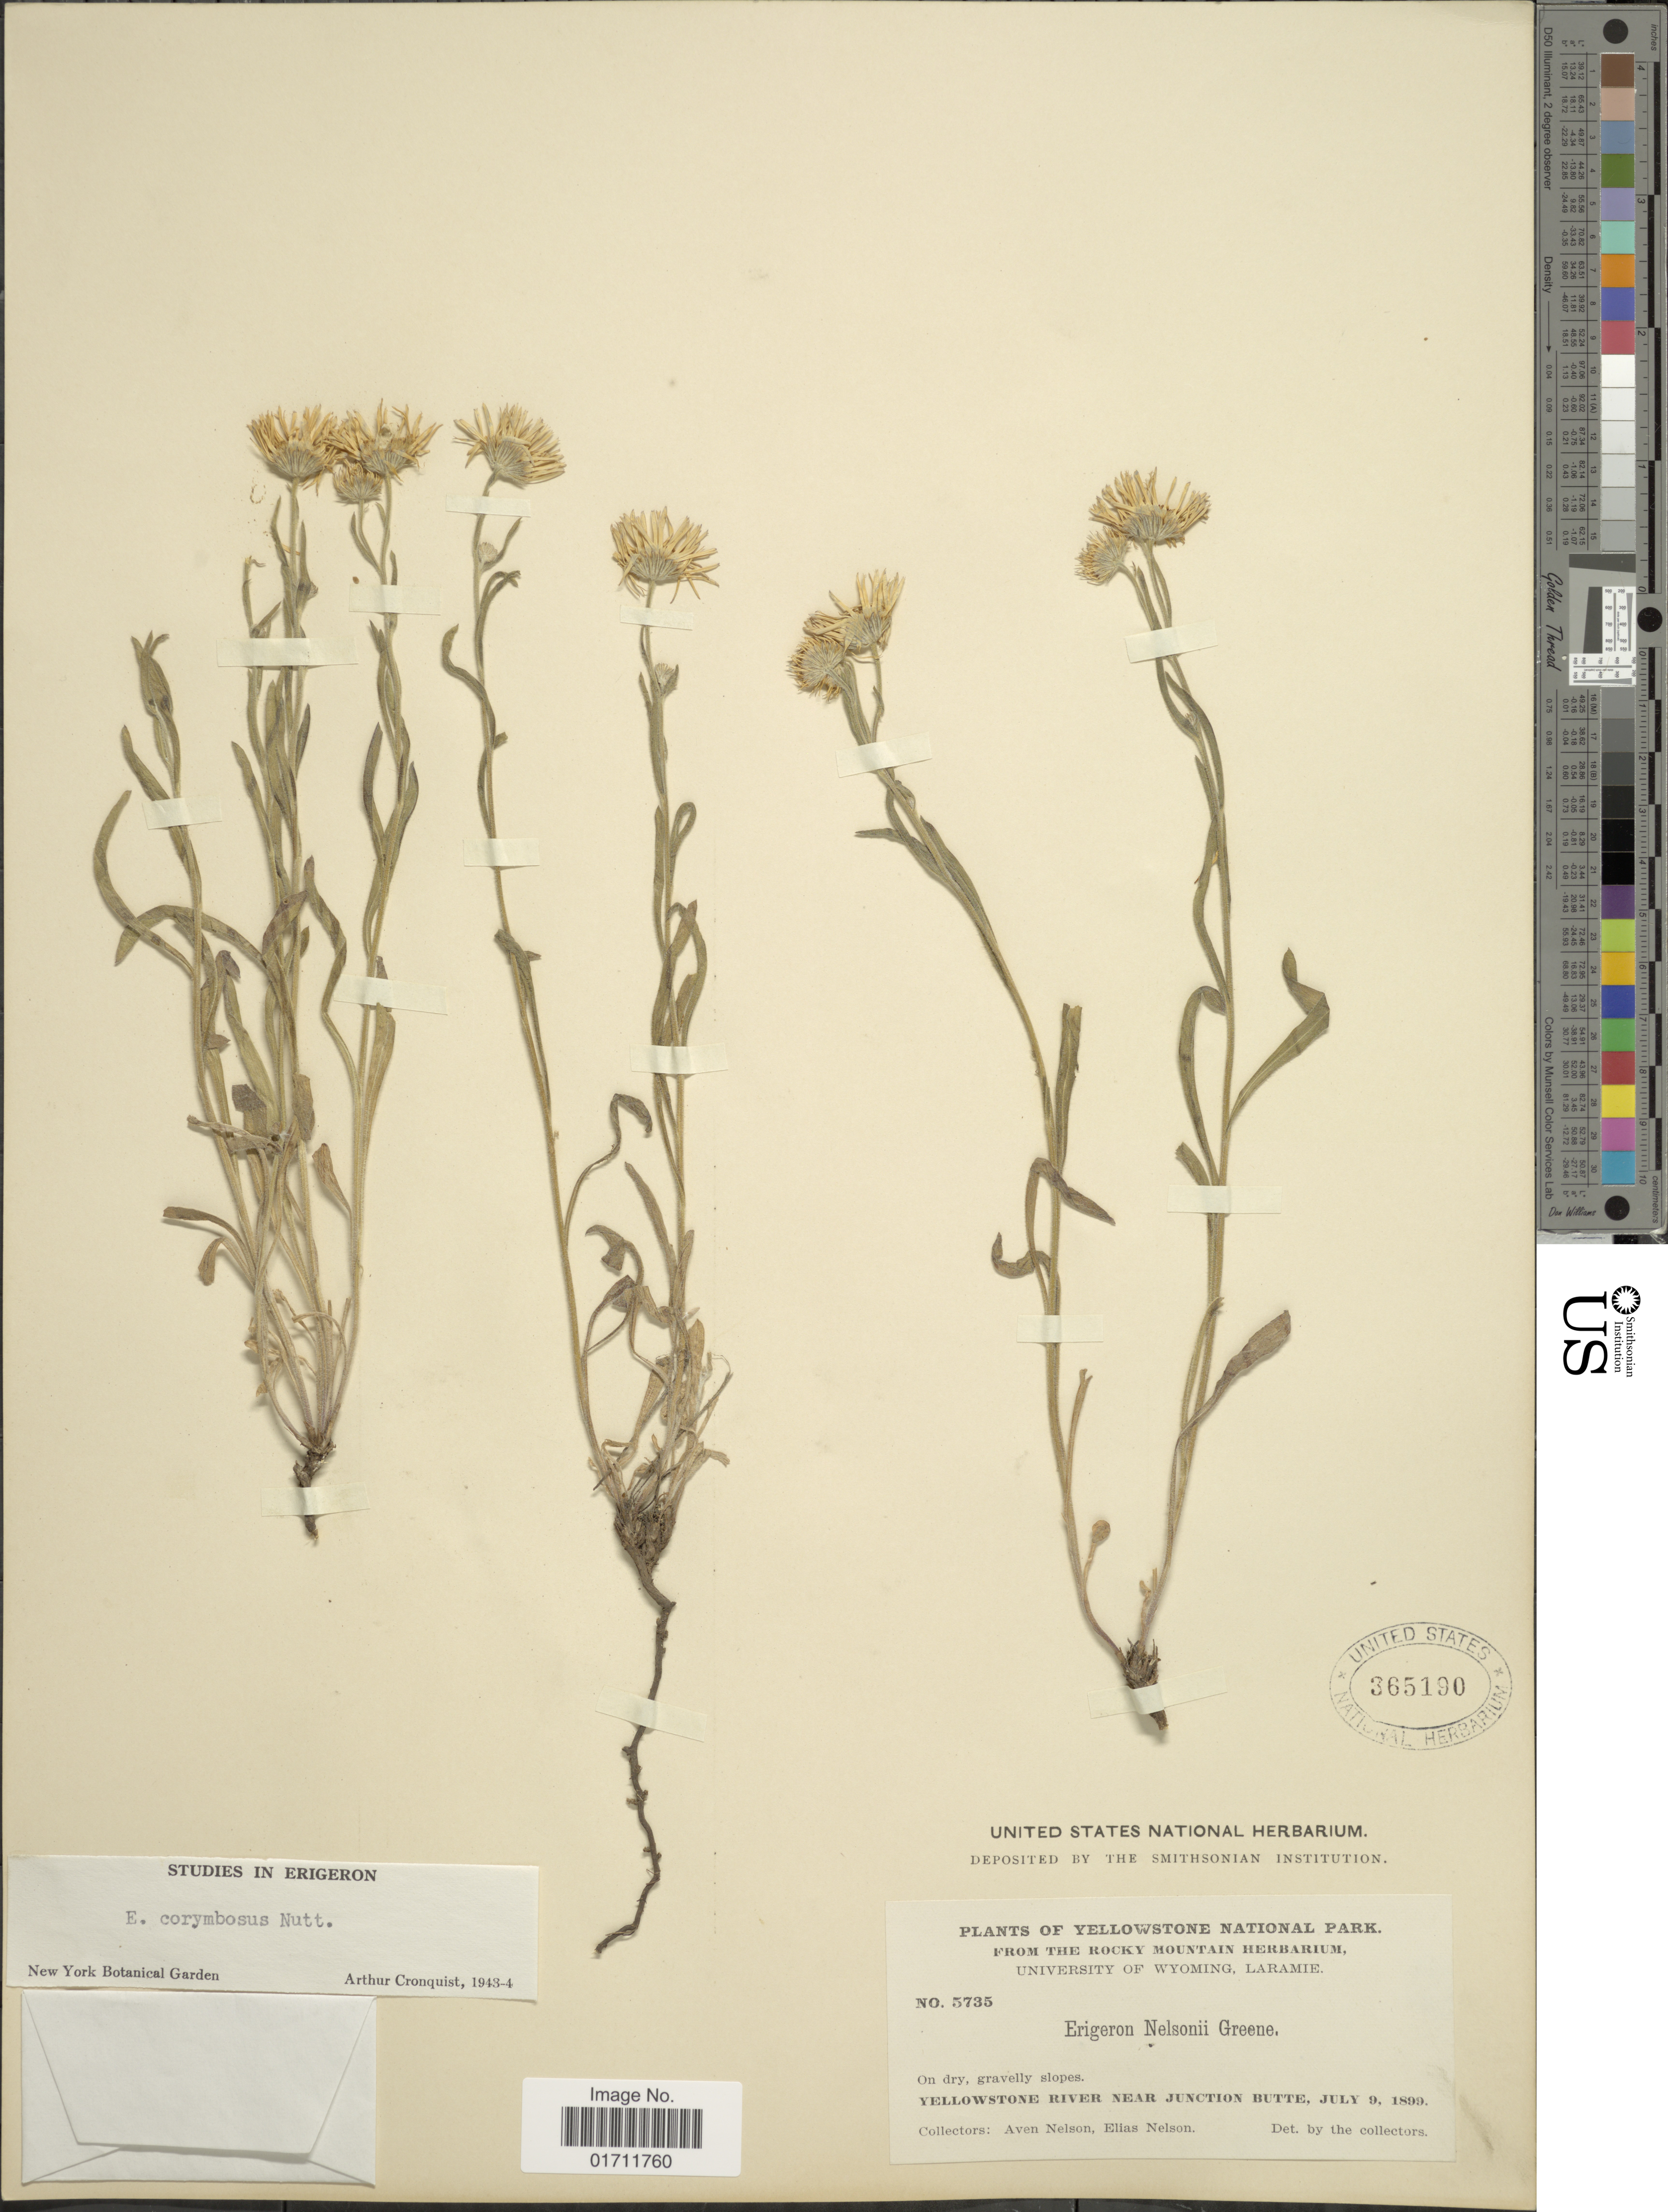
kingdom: Plantae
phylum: Tracheophyta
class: Magnoliopsida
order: Asterales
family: Asteraceae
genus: Erigeron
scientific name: Erigeron corymbosus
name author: Nutt.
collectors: A. Nelson & E. Nelson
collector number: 5735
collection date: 1899-07-09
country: United States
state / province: Wyoming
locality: Yellowstone National Park, On dry, gravelly slopes, Yellowstone River near Junction Butte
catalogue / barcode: US 365190